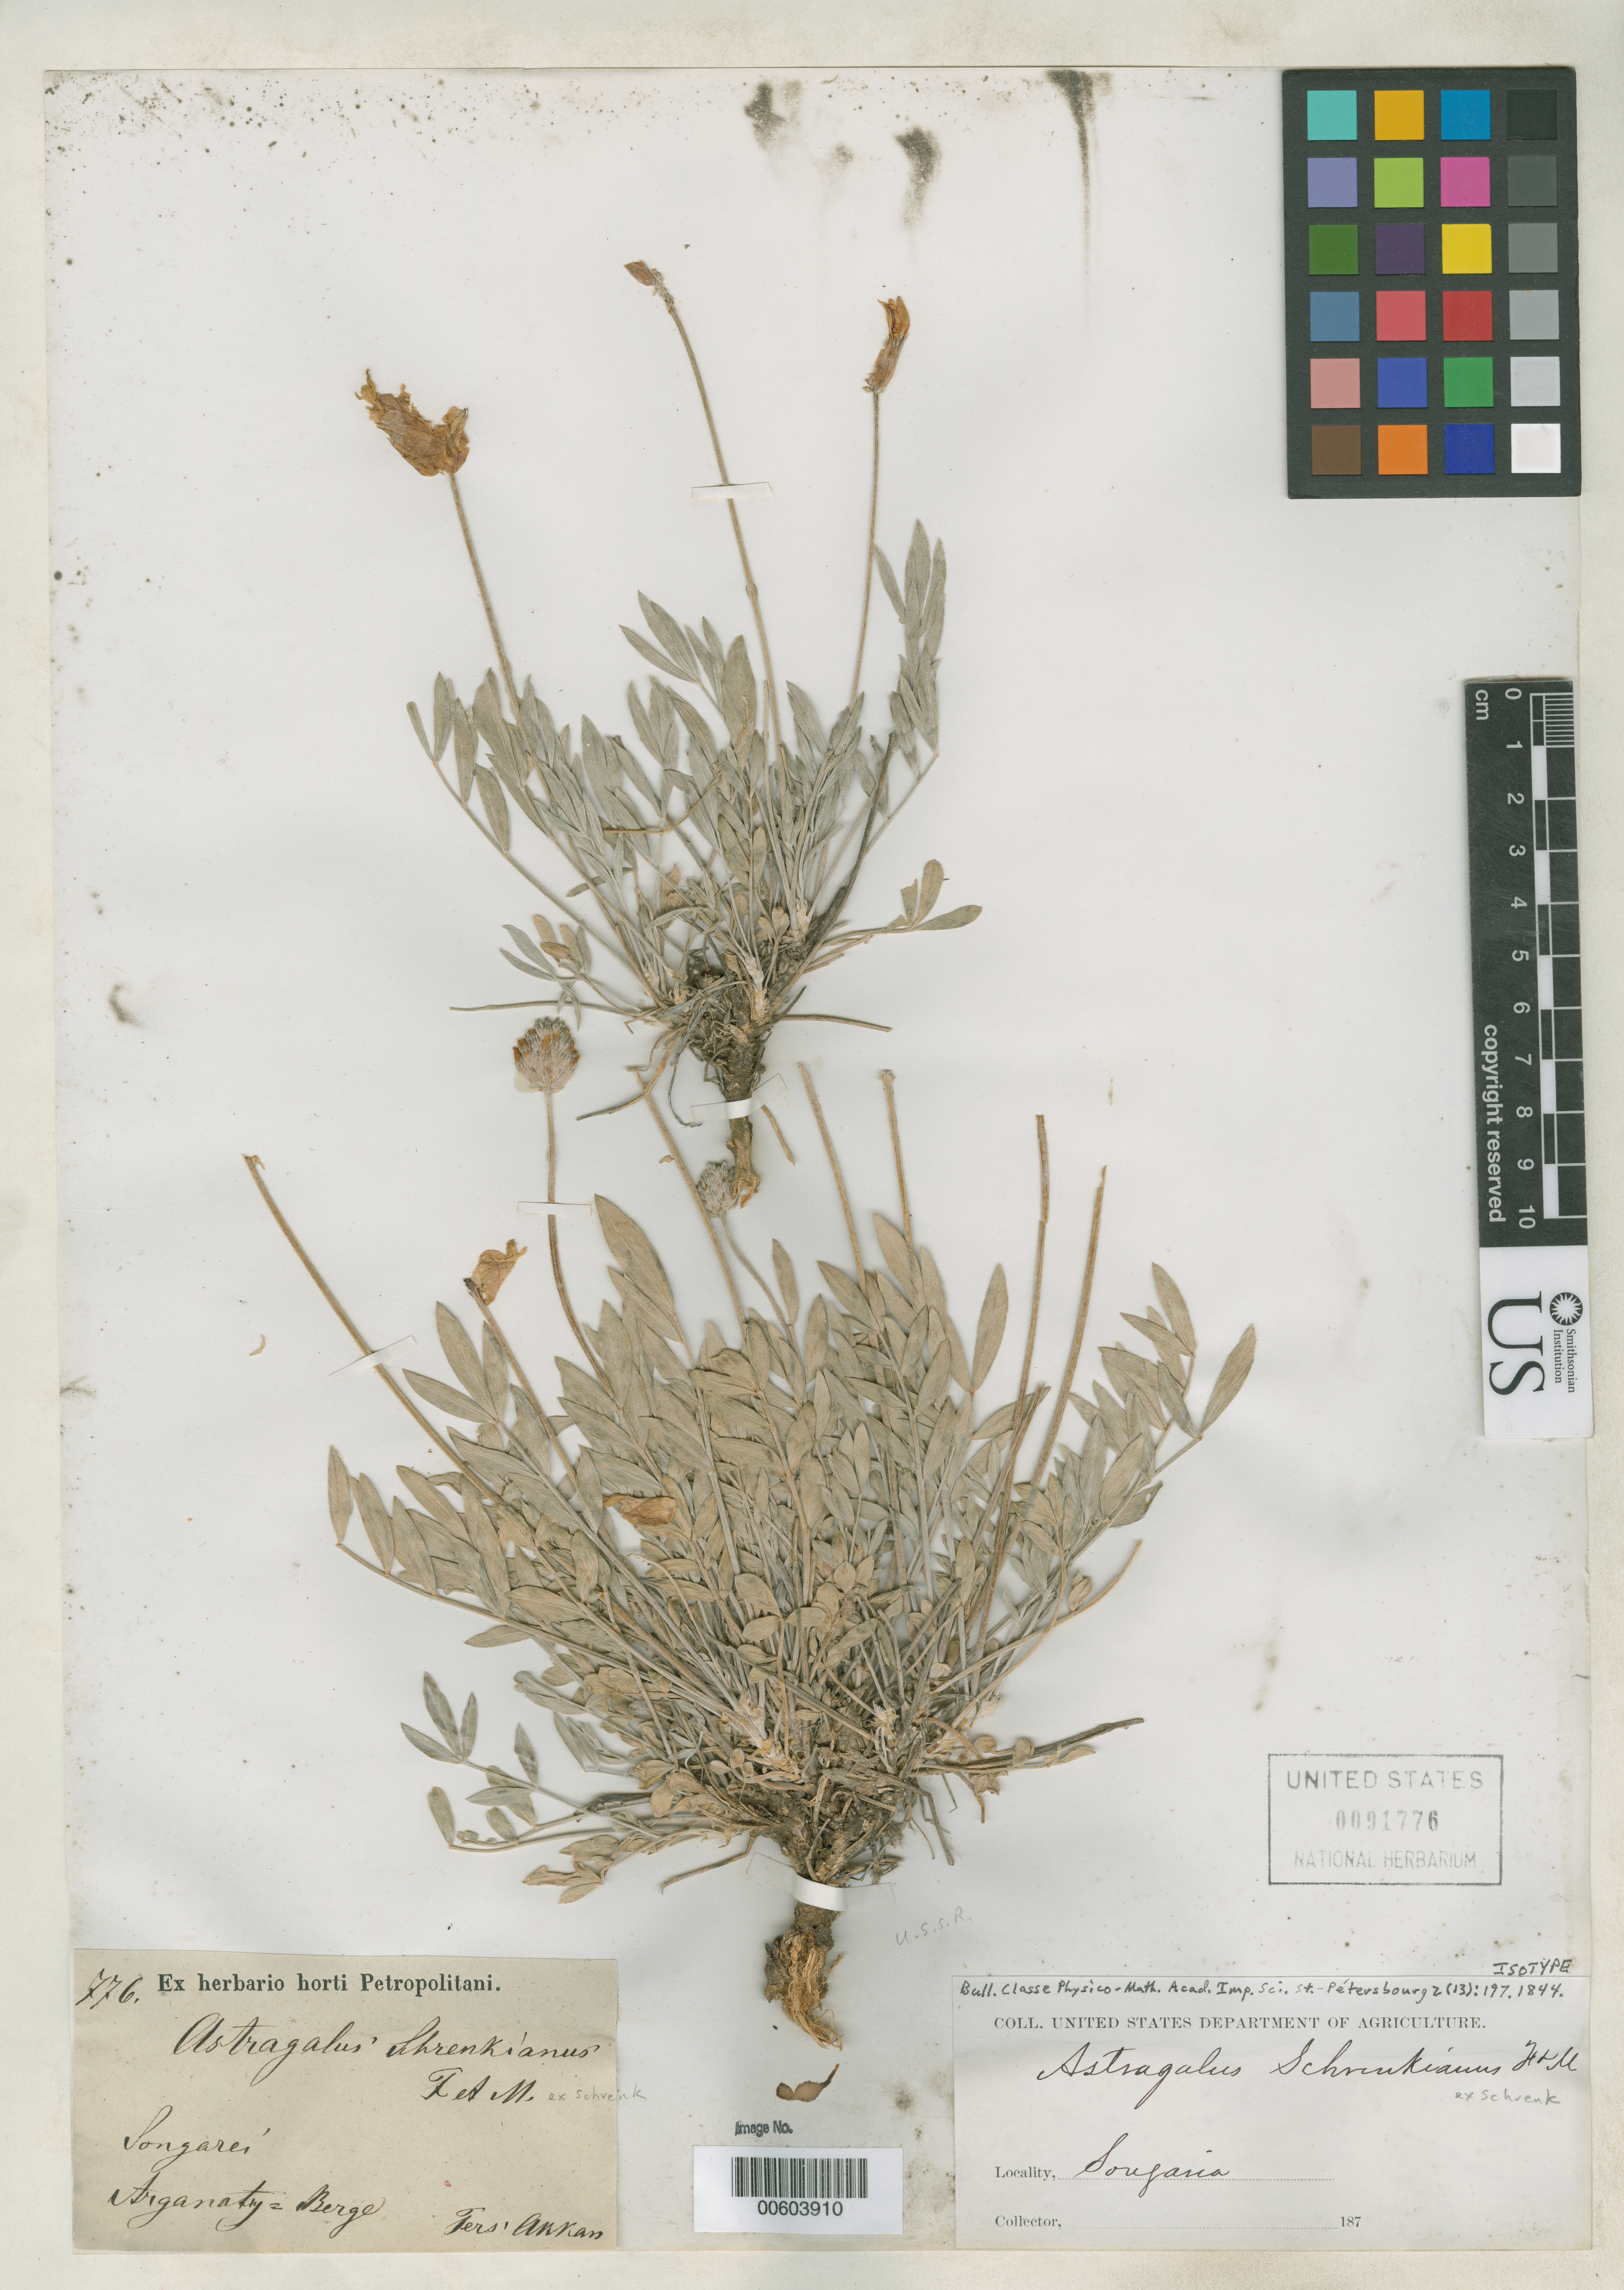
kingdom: Plantae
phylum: Tracheophyta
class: Magnoliopsida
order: Fabales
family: Fabaceae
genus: Astragalus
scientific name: Astragalus schrenkianus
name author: Fisch. & C.A. Mey. ex Schrenk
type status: Isotype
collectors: A. G. von Schrenk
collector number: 776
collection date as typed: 187-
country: China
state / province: Xinjiang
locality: Dzungaria; Songaria- Present-day: Xinjiang Uyghur Autonomous Region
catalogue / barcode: US 91776